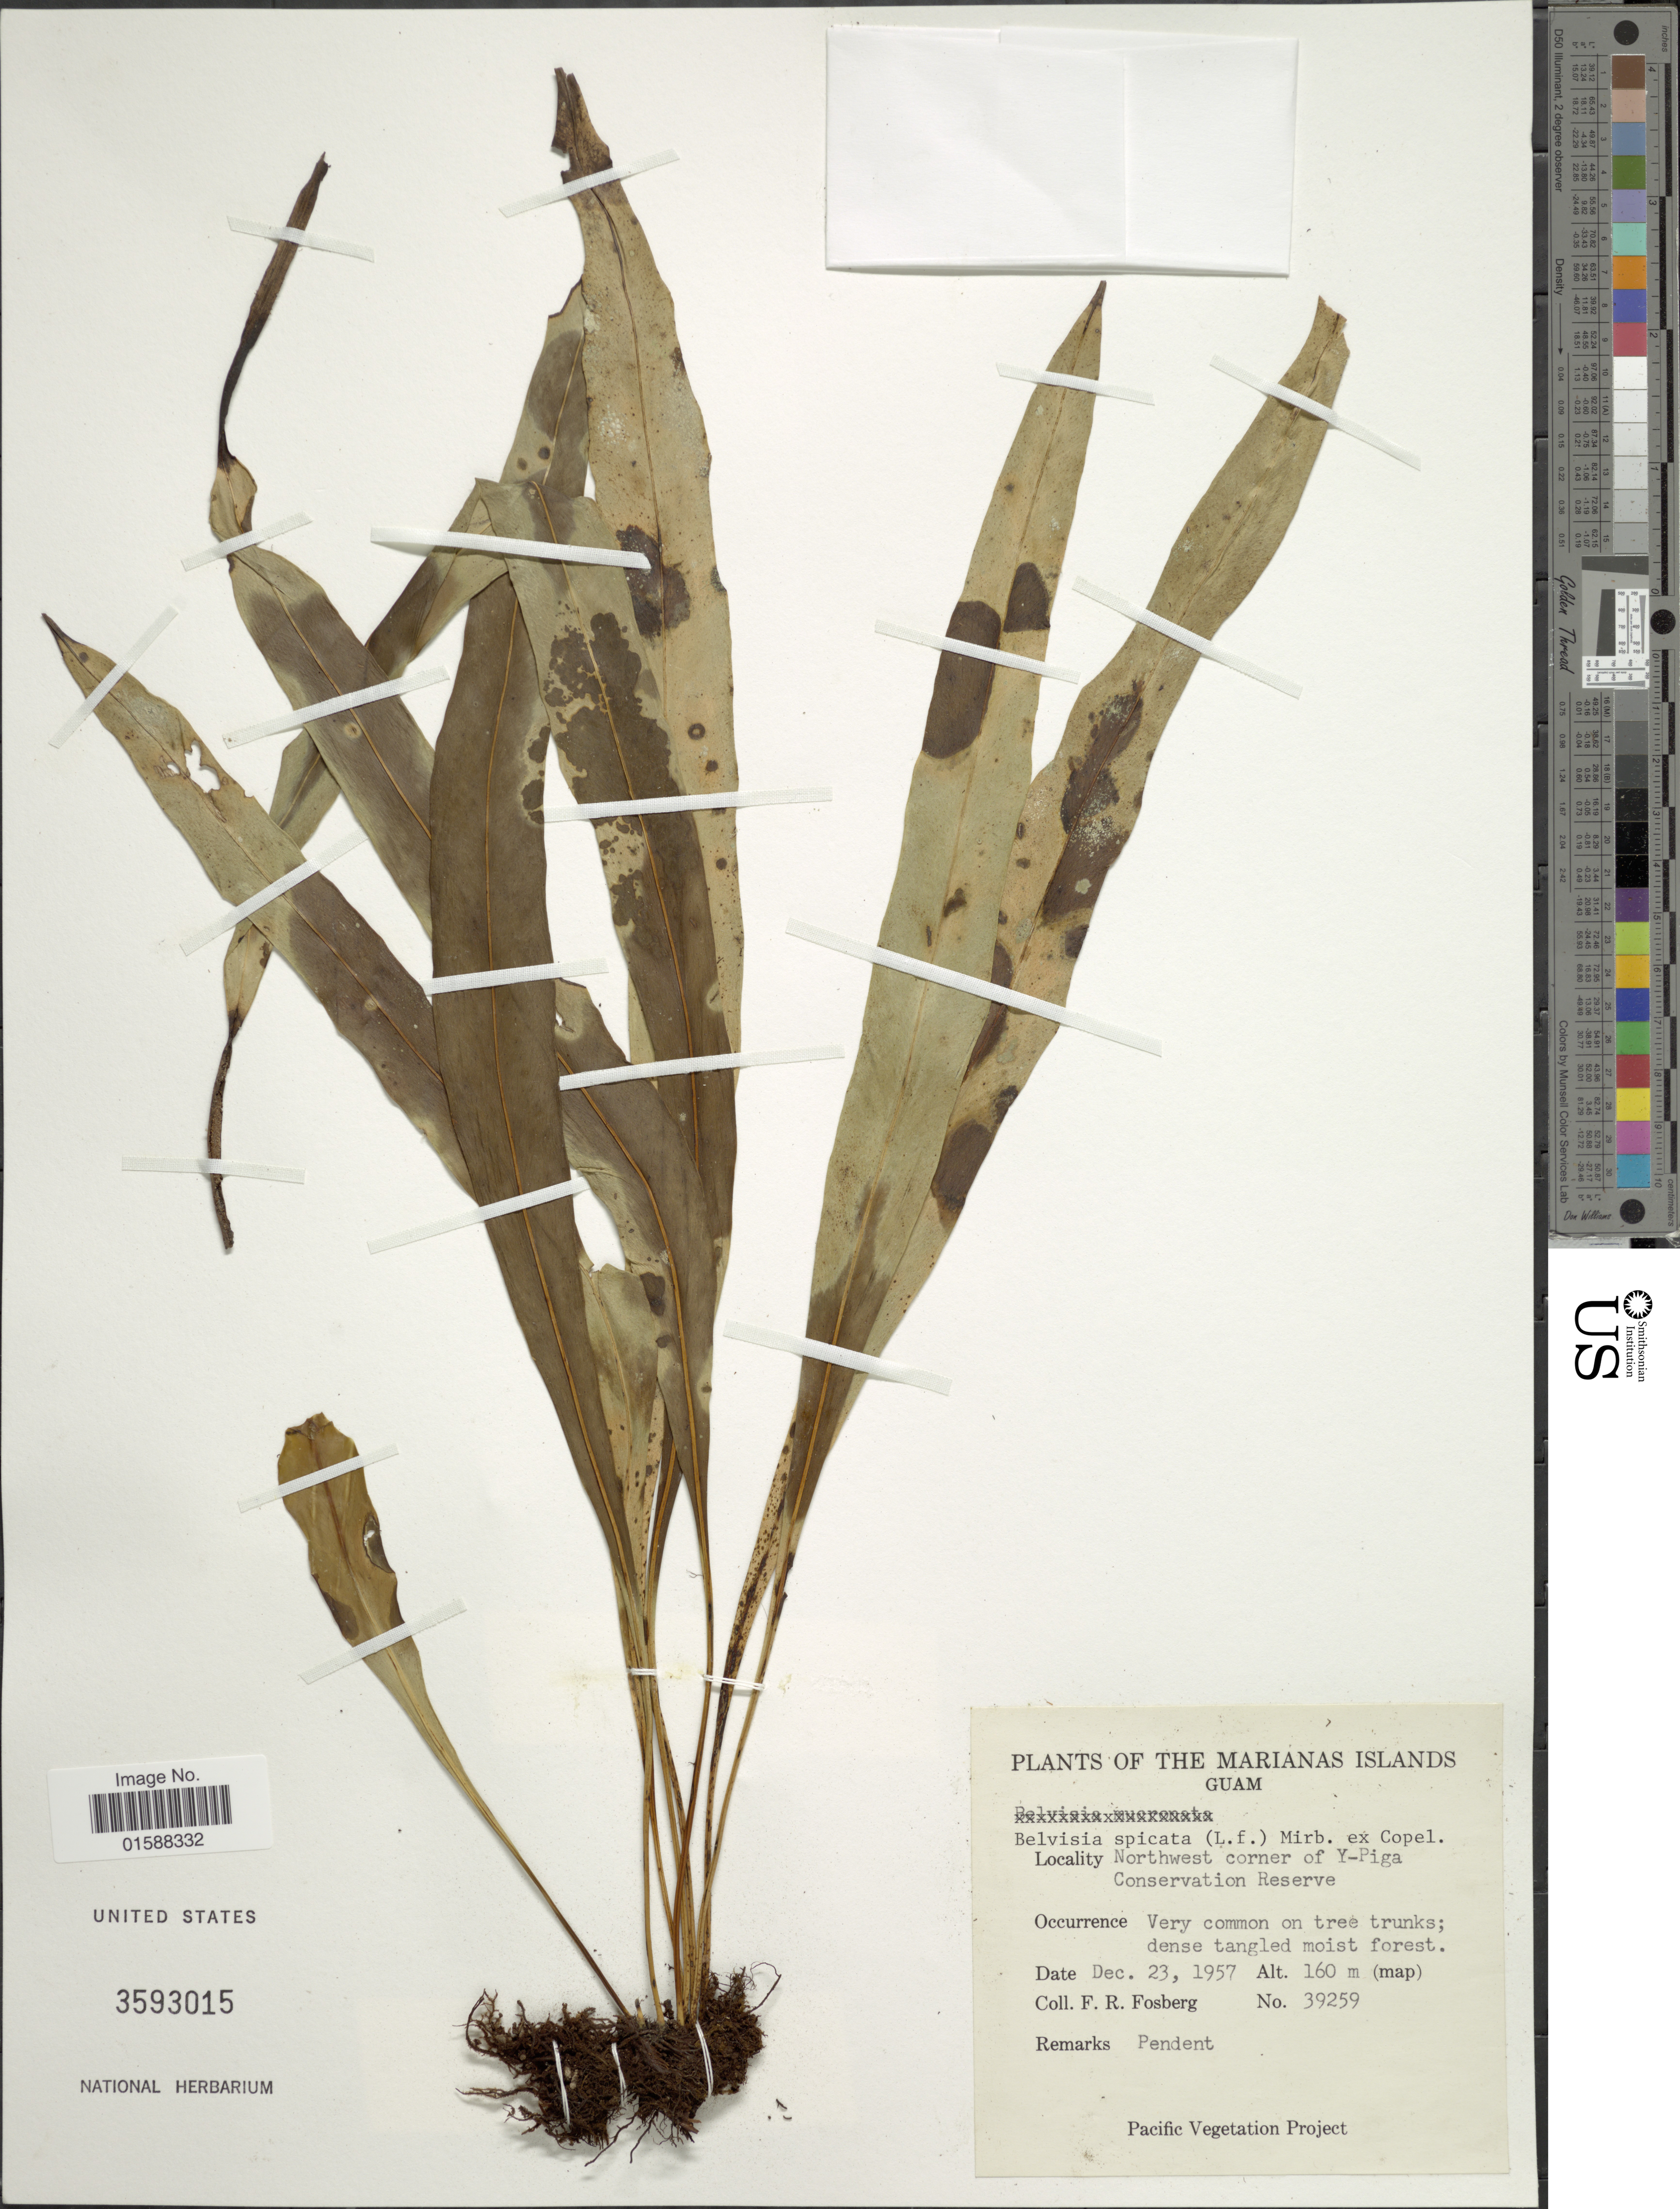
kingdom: Plantae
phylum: Tracheophyta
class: Polypodiopsida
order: Polypodiales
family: Polypodiaceae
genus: Lepisorus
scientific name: Lepisorus spicatus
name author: (L. f.) Li S. Wang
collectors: F. R. Fosberg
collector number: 39259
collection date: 1957-12-23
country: Guam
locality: Marianas Islands. Northwest corner of Y-Piga Conservation Reserve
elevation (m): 160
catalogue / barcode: US 3593015